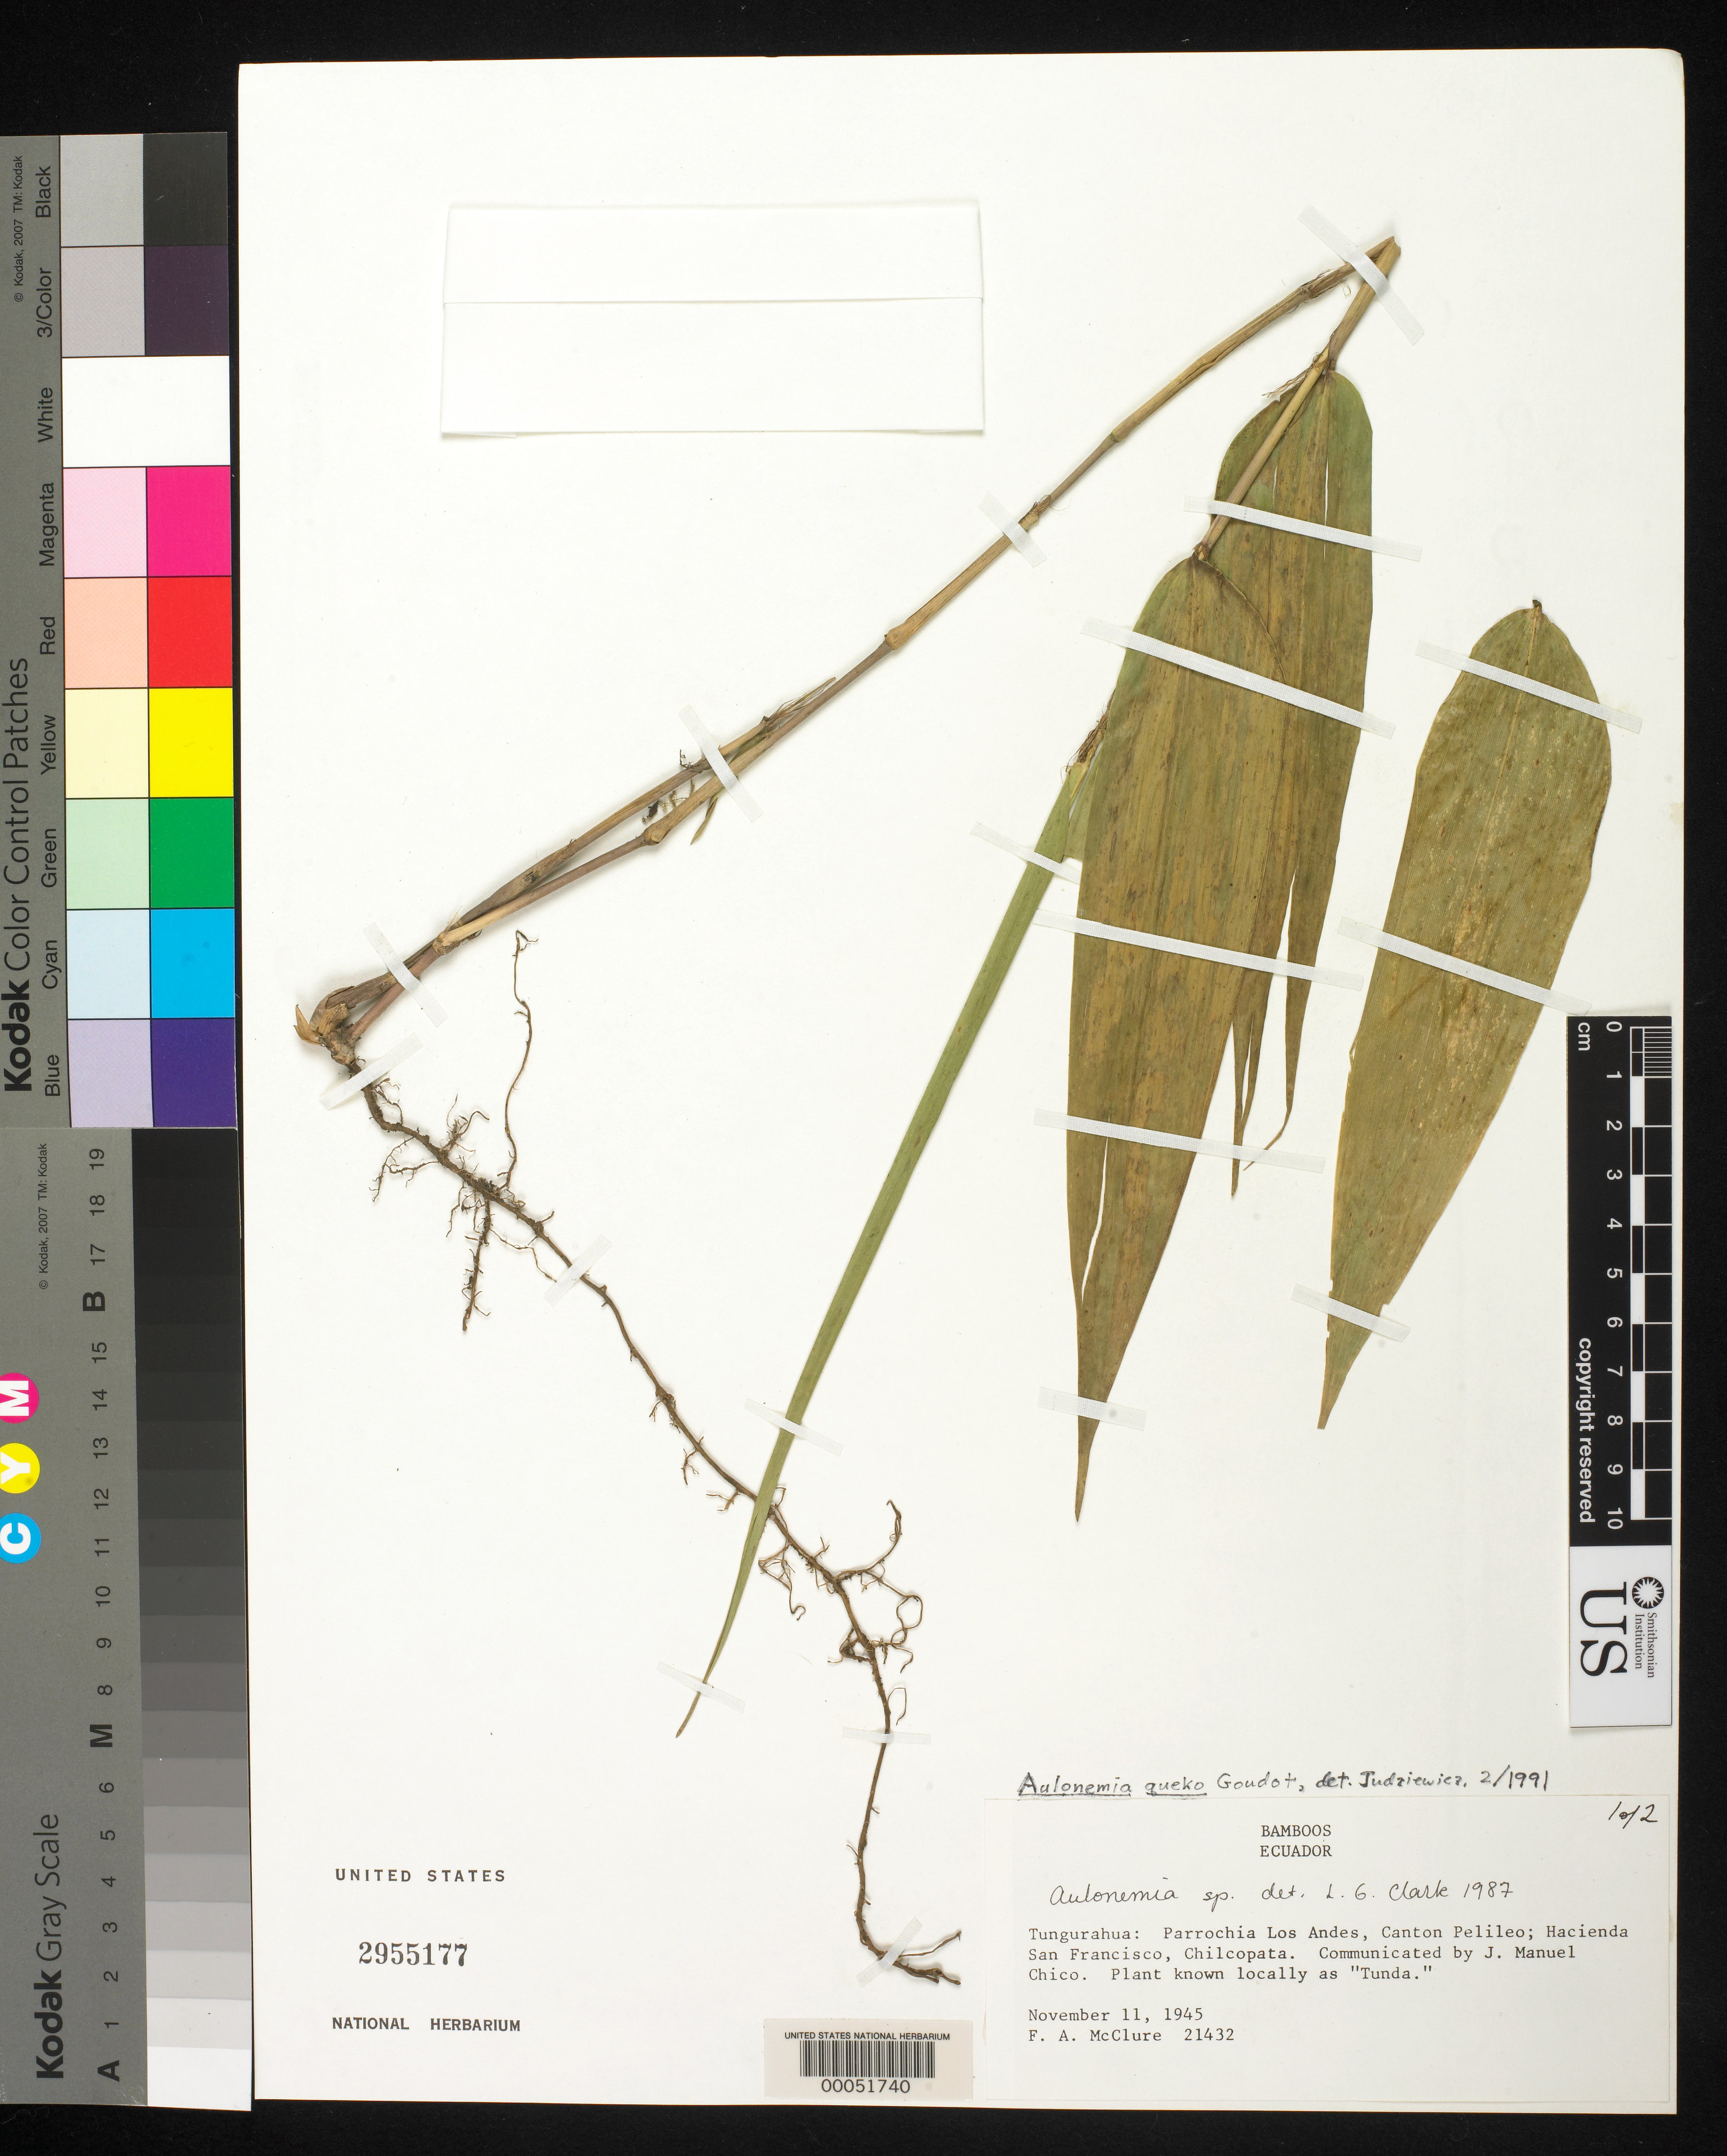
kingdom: Plantae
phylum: Tracheophyta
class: Liliopsida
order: Poales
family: Poaceae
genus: Aulonemia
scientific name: Aulonemia queko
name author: Goudot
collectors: F. A. McClure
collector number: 21432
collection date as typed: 11 Nov 1945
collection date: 1945-11-11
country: Ecuador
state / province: Tungurahua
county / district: Pelileo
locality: Parrochia los Andes, Canton pelileo, Hacienda San Francisco, chilcopata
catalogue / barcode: US 2955177